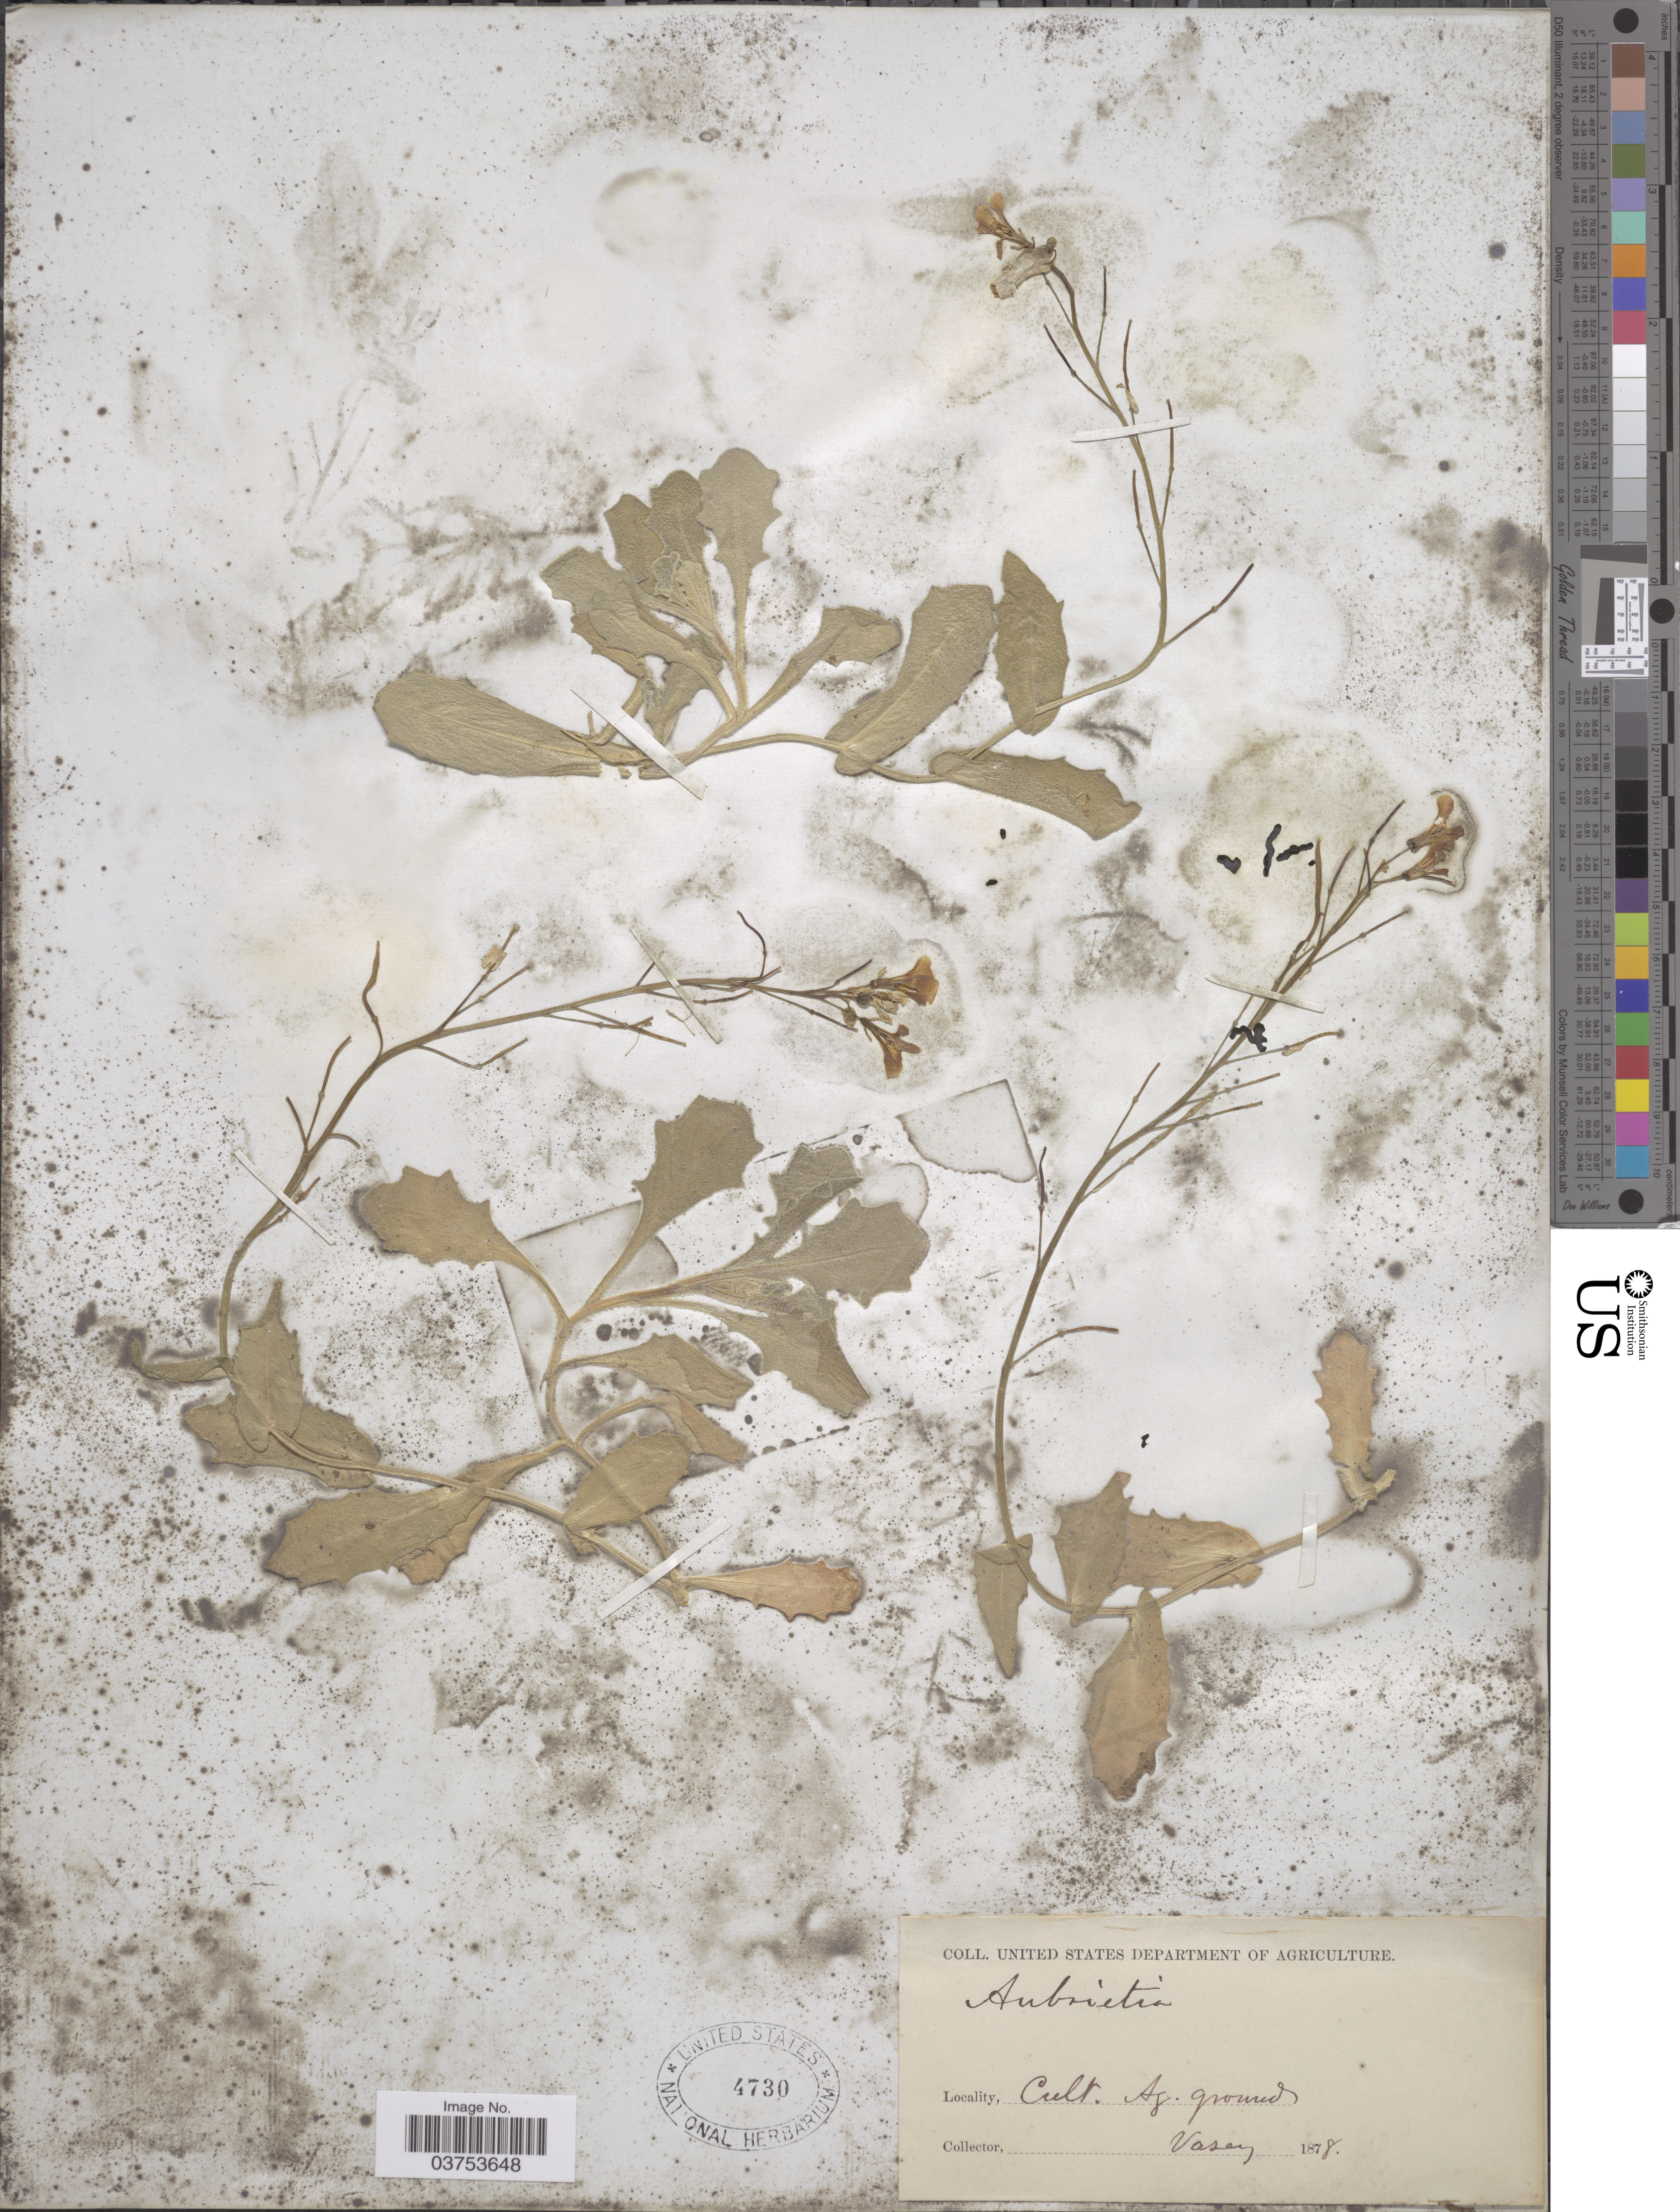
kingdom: Plantae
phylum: Tracheophyta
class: Magnoliopsida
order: Brassicales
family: Brassicaceae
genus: Aubrieta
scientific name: Aubrieta sp.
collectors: Vasey, --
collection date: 1878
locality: Ag. grounds.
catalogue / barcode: US 4730